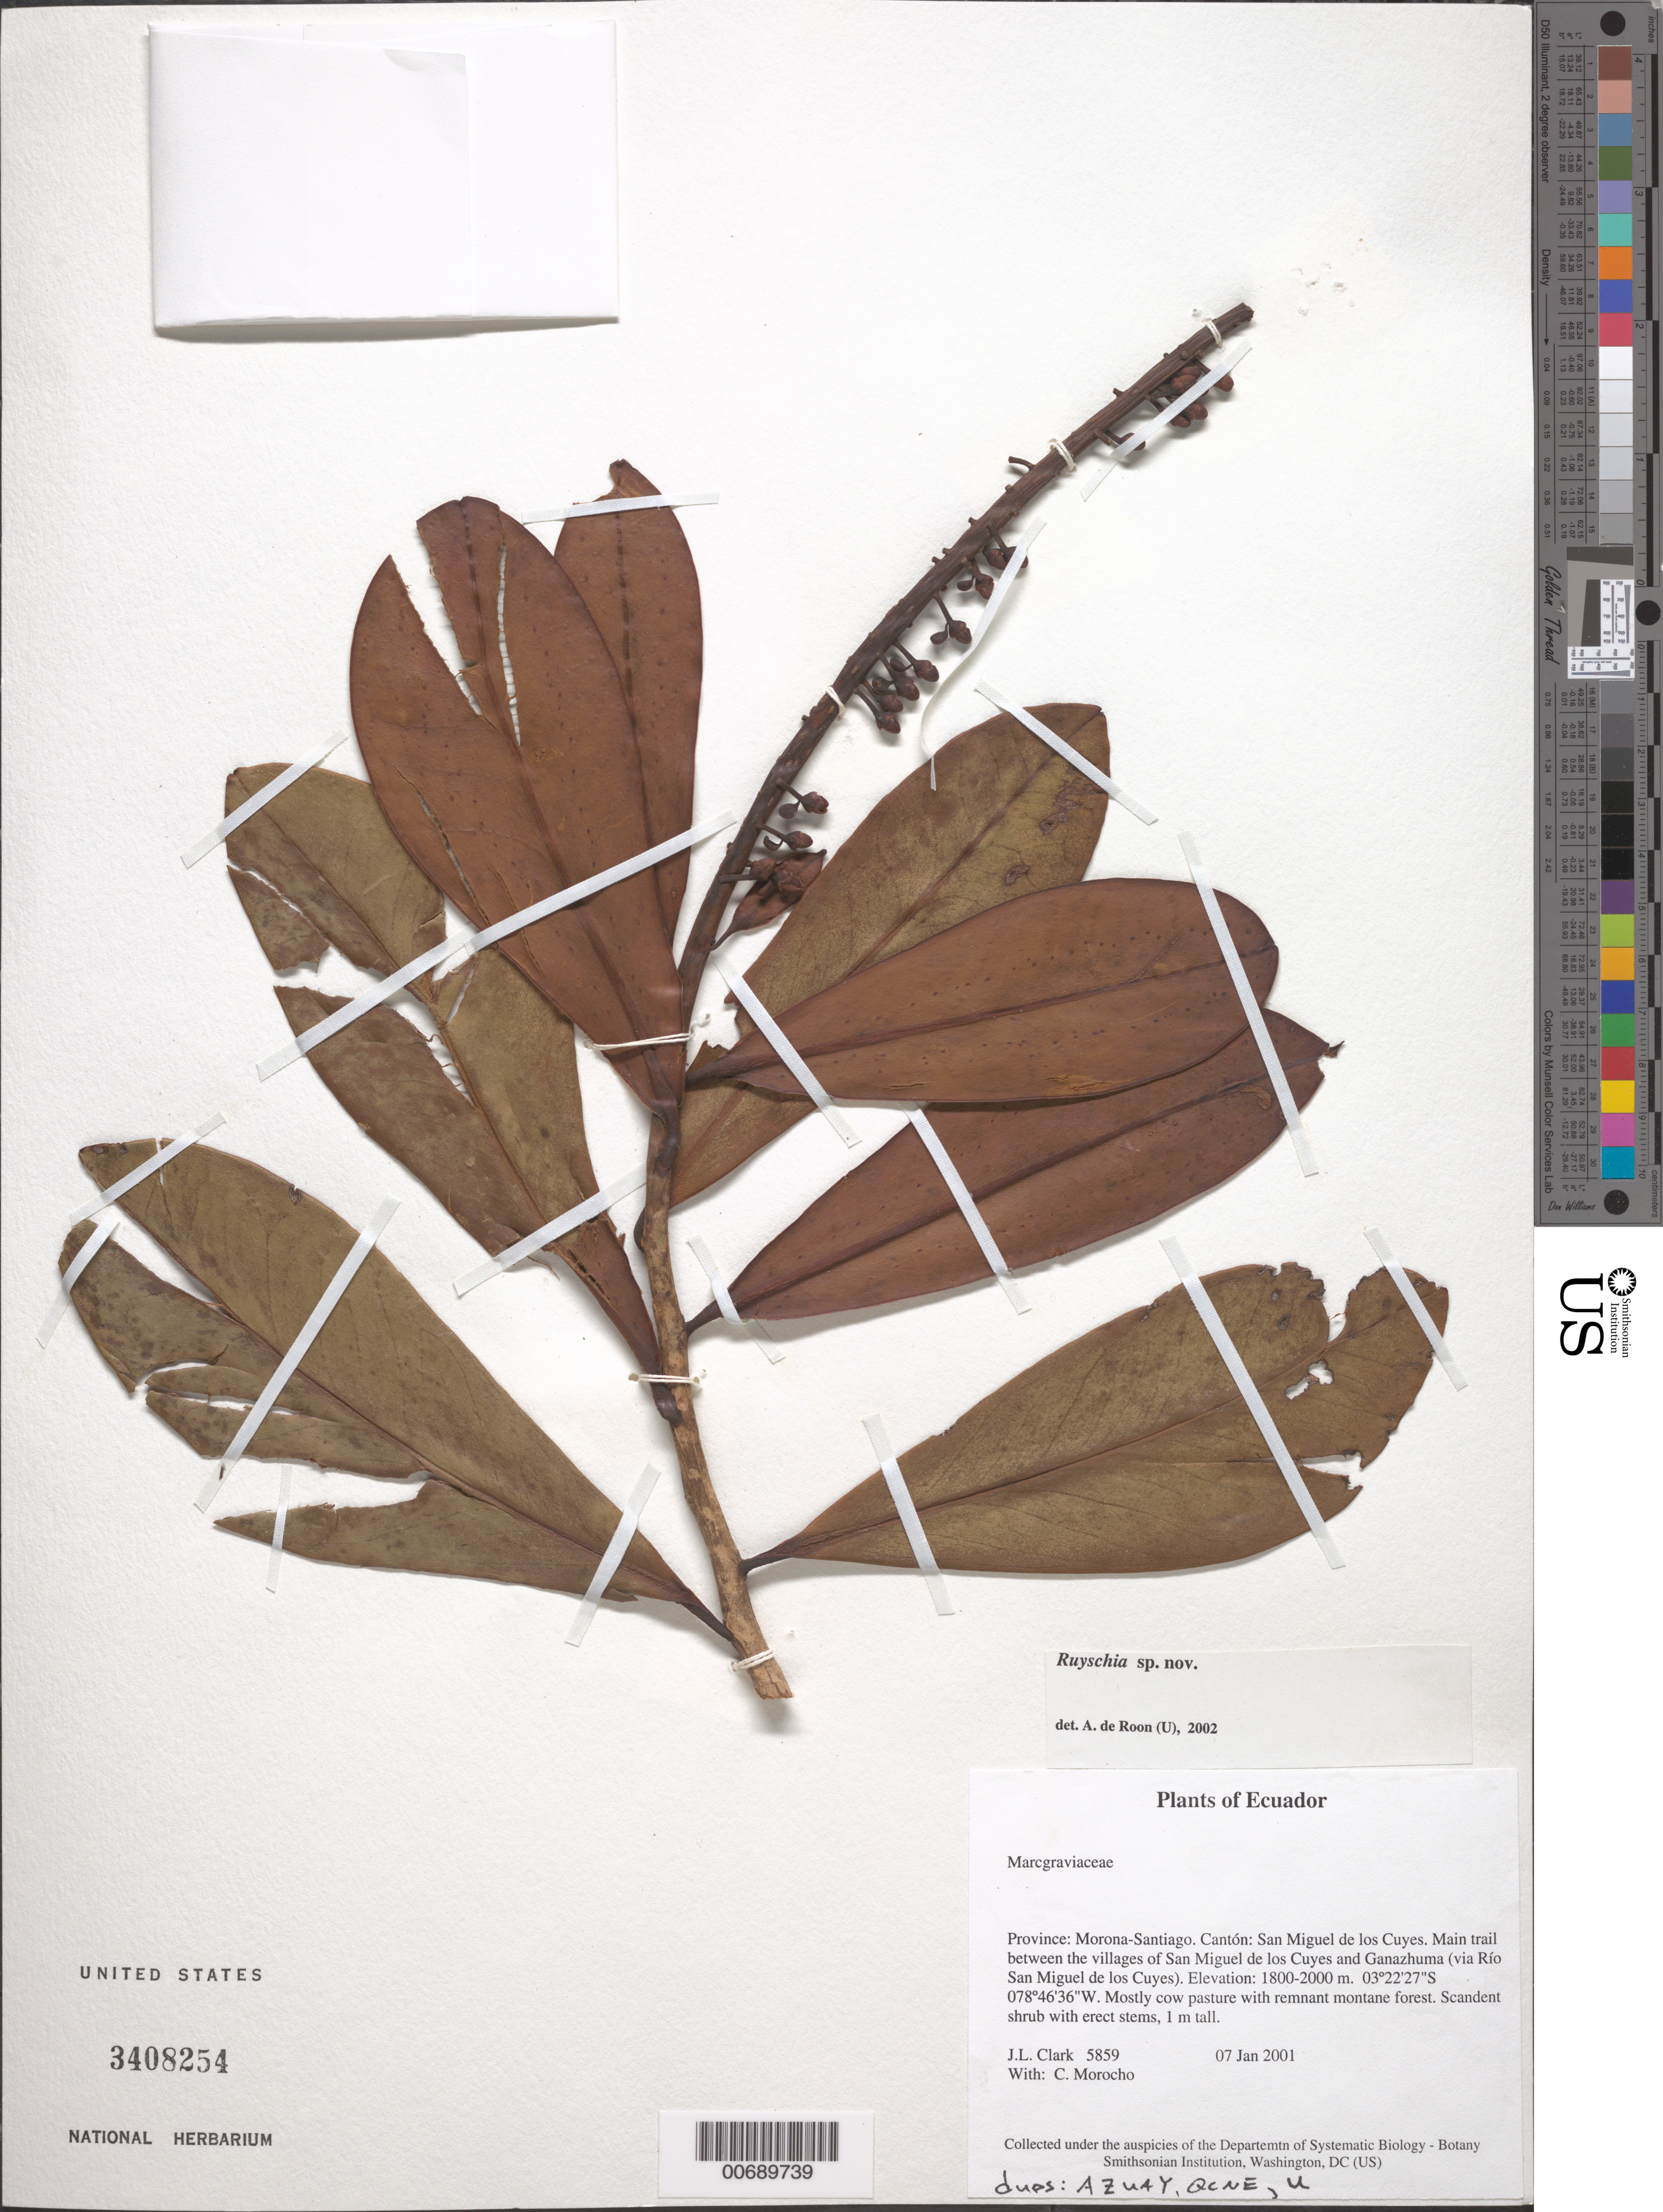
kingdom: Plantae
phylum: Tracheophyta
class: Magnoliopsida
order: Ericales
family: Marcgraviaceae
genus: Ruyschia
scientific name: Ruyschia sp.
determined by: de Roon, A. C.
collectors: J. L. Clark & C. Morocho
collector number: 5859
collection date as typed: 07 Jan 2001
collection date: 2001-01-07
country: Ecuador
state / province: Morona-Santiago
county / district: San Miguel de los Cuyes ?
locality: Main Trail between the Villages of Sal Miguel de los Cuyes and Ganazhuma (via Río Sal Miguel de los Cuyes). [Sal Miguel de Cuyes is listed as a city not a Canton of Morona-Santiago.]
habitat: Mostly cow pasture with remnant montane forest.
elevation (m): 1800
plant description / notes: AZUAY, QCNE, U, US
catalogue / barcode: US 3408254